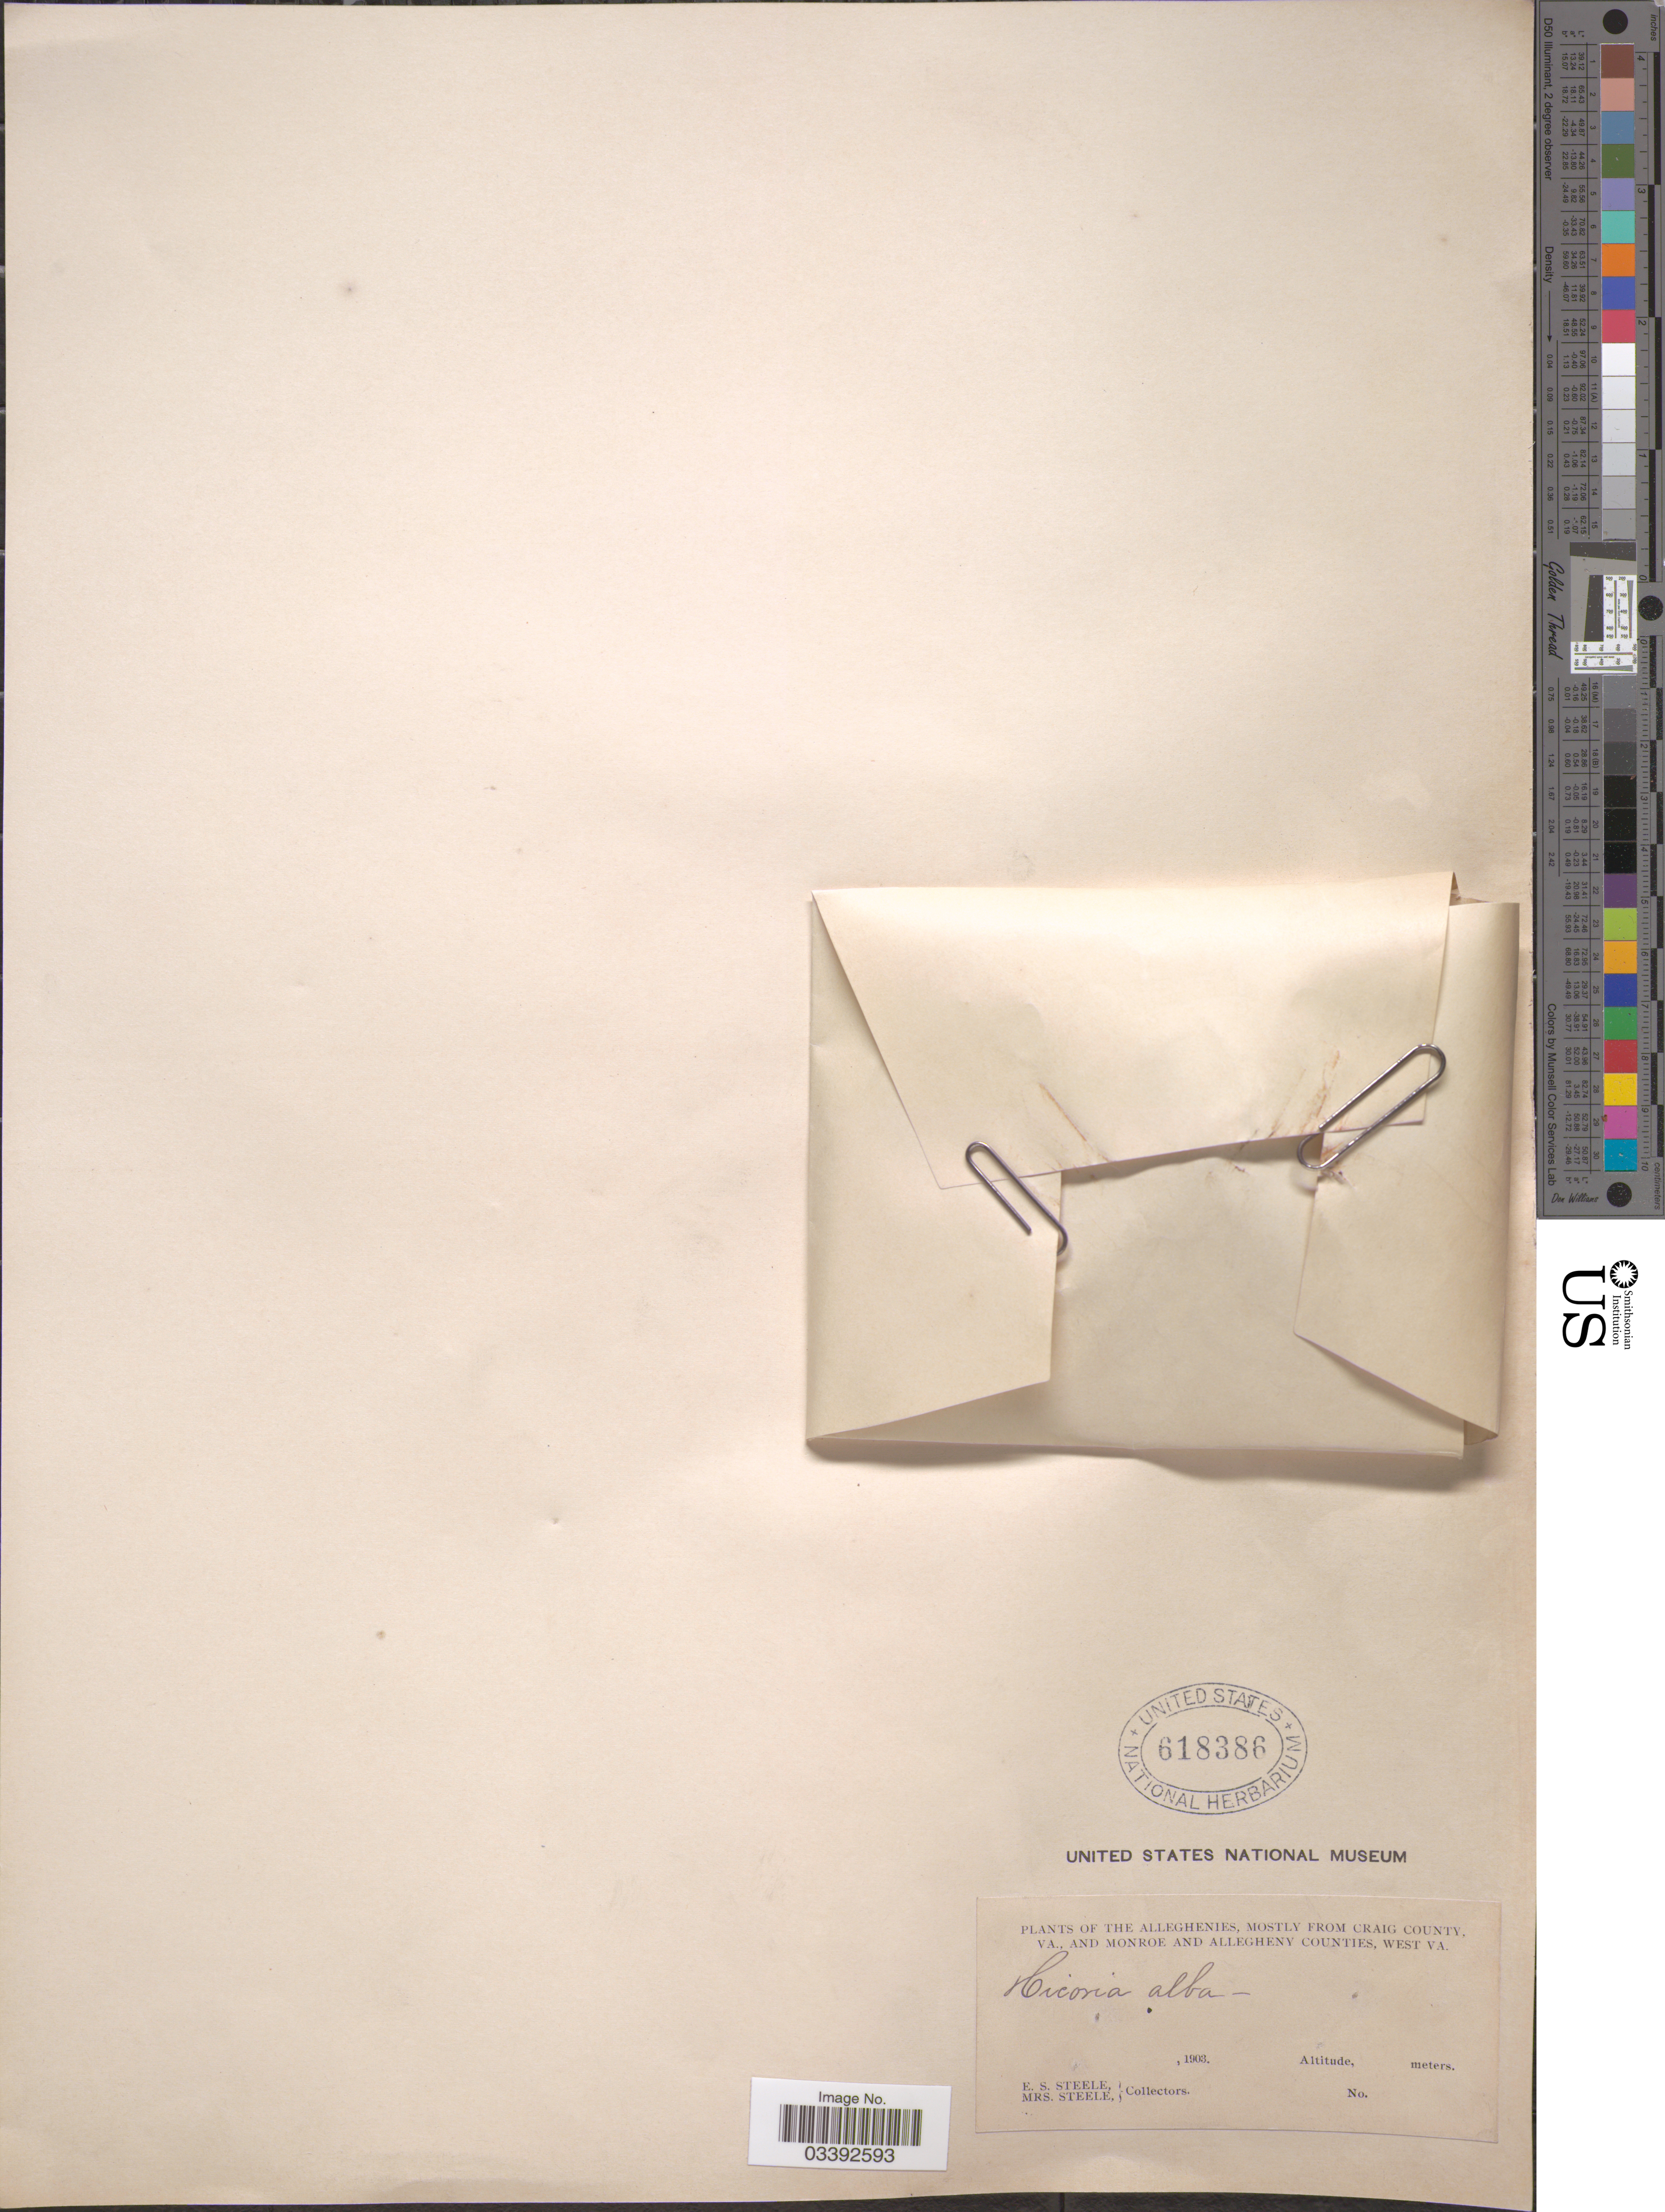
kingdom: Plantae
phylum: Tracheophyta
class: Magnoliopsida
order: Fagales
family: Juglandaceae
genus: Carya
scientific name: Carya tomentosa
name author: (Lam.) Nutt.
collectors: E. Steele & Mrs. E. S. Steele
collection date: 1903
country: United States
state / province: Virginia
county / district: Craig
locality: The Alleghenies, mostly from Craig County, VA., and Monroe and Allegheny Counties, West VA.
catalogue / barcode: US 618386